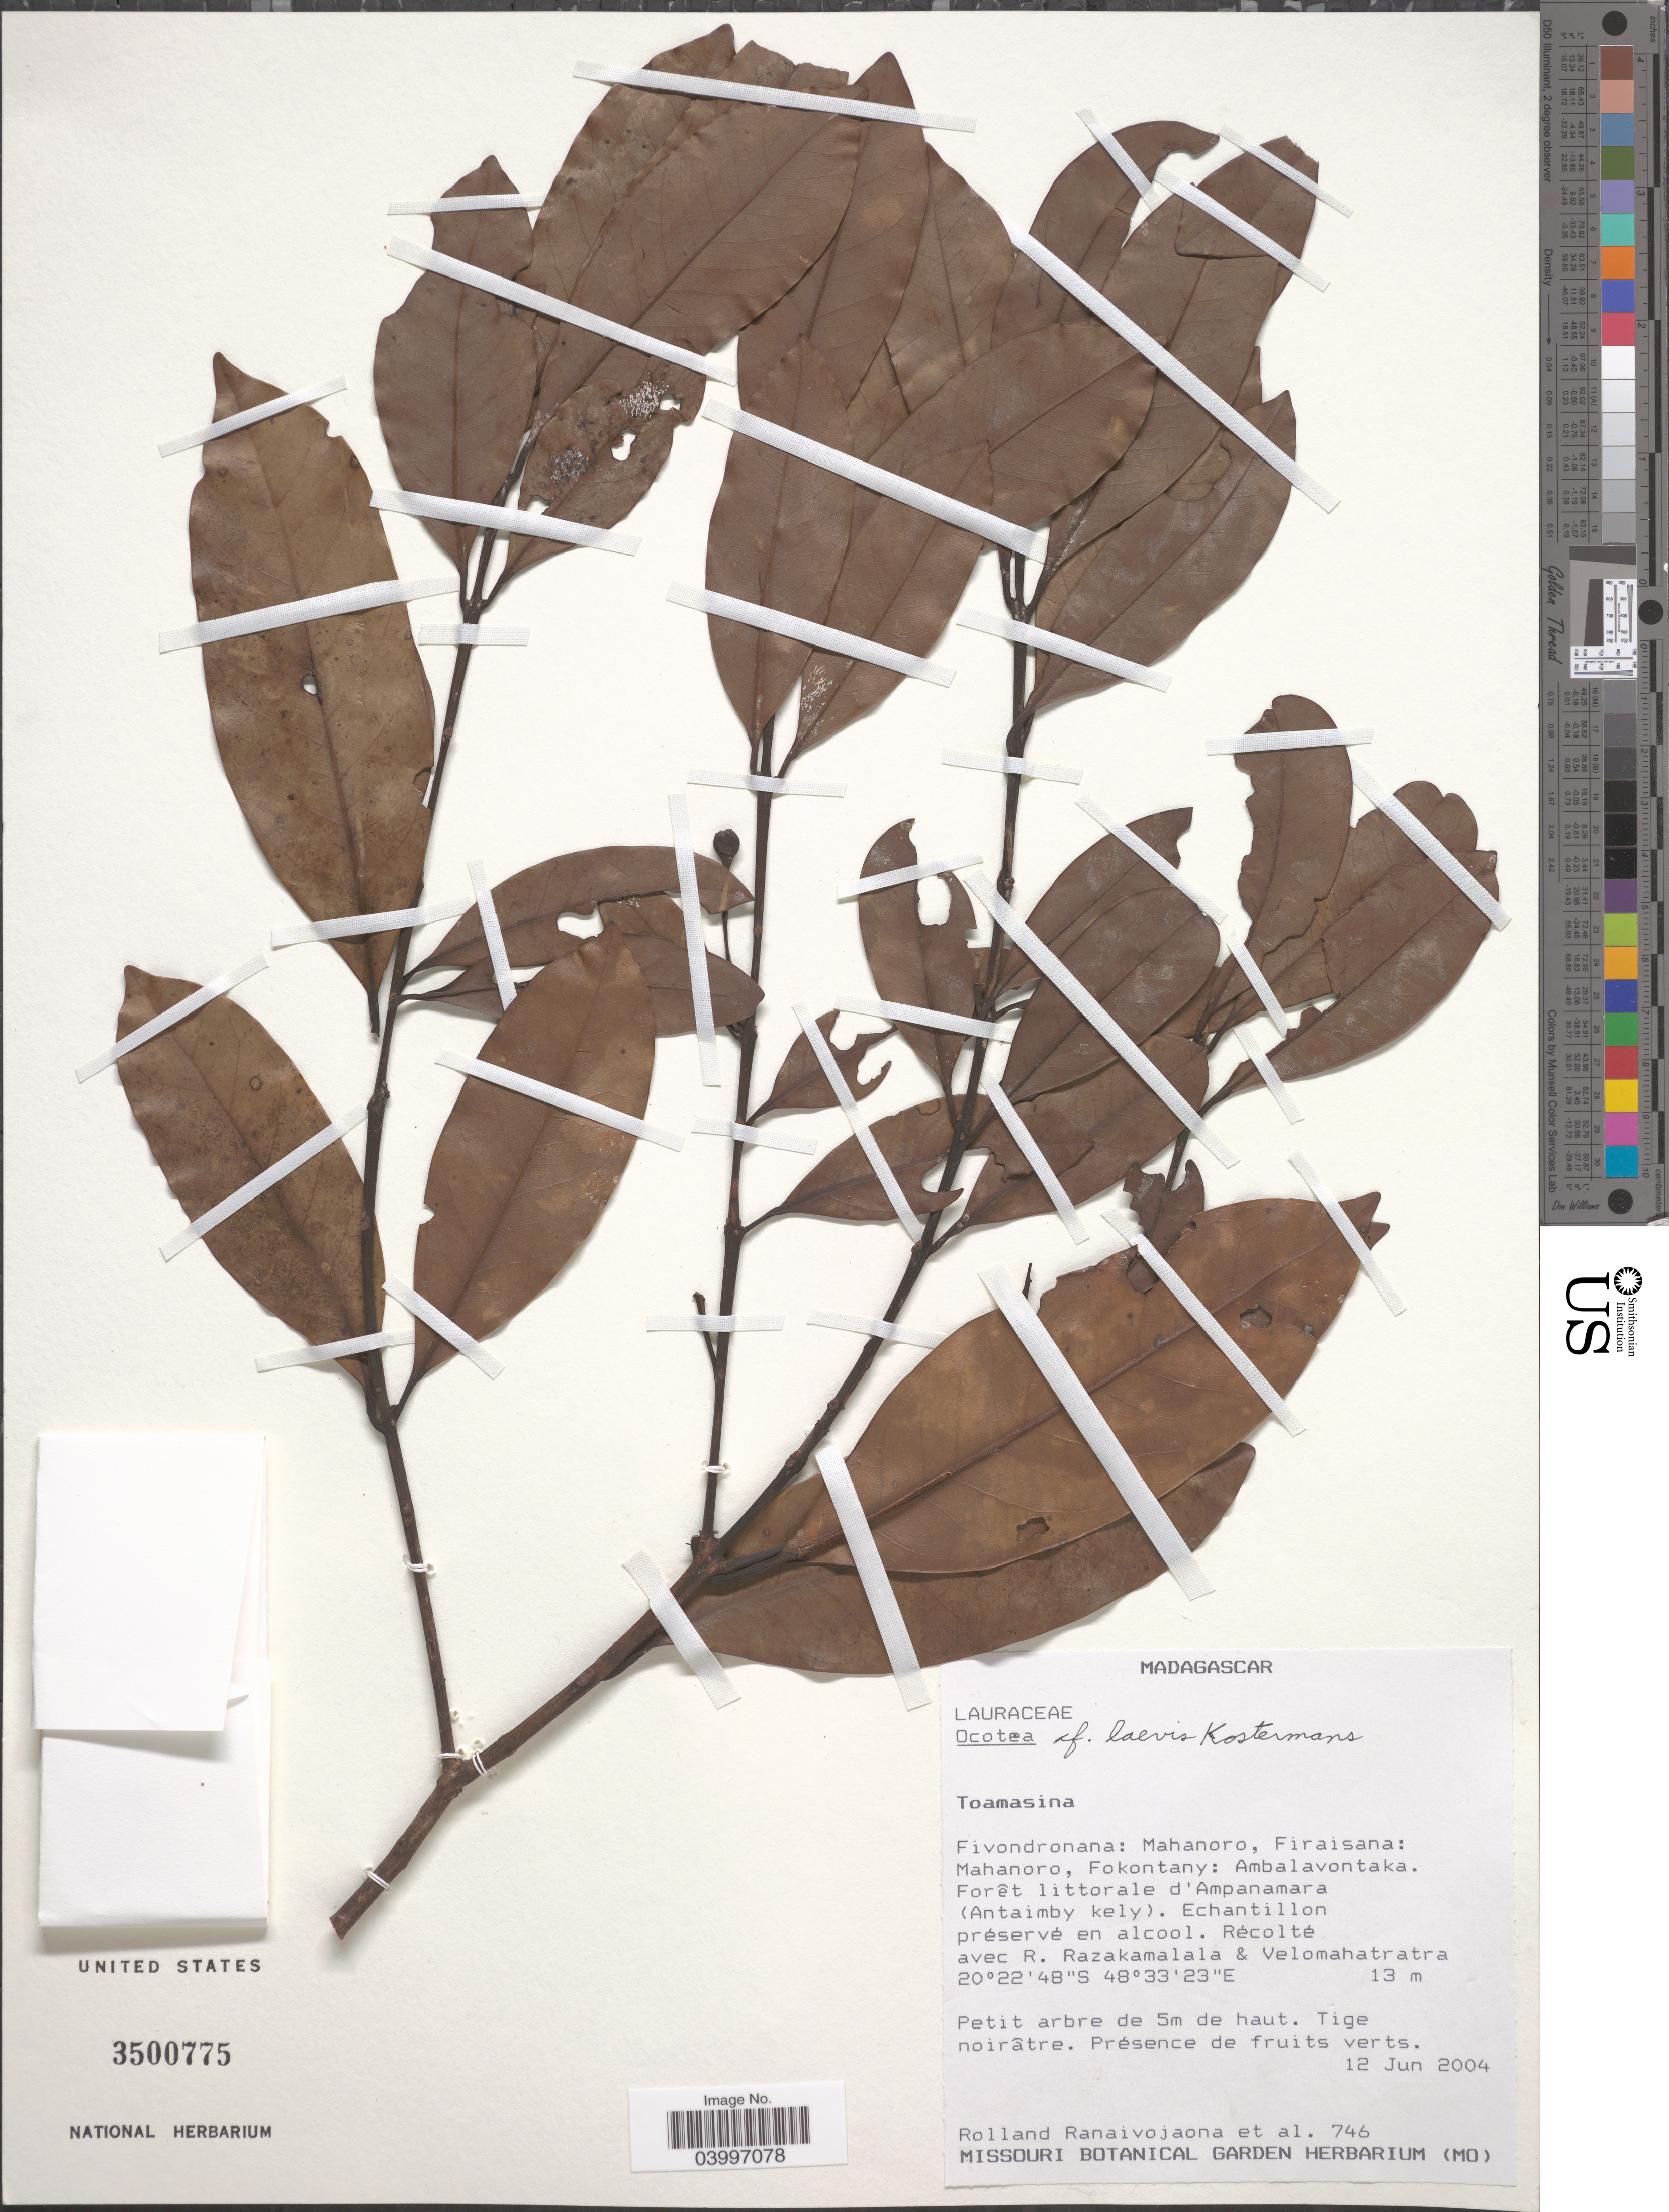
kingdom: Plantae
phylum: Tracheophyta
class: Magnoliopsida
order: Laurales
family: Lauraceae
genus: Ocotea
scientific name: Ocotea laevis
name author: Kosterm.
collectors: R. Ranaivojaona, R. Razakamalala & Velomahatratra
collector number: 746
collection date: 2004-06-12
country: Madagascar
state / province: Atsinanana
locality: Fivondronana: Mahanoro, Firaisana: Mahanoro, Fokontany: Ambalavontaka. Forêt littorale d' Ampanamara (Antaimby kely).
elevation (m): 13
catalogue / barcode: US 3500775